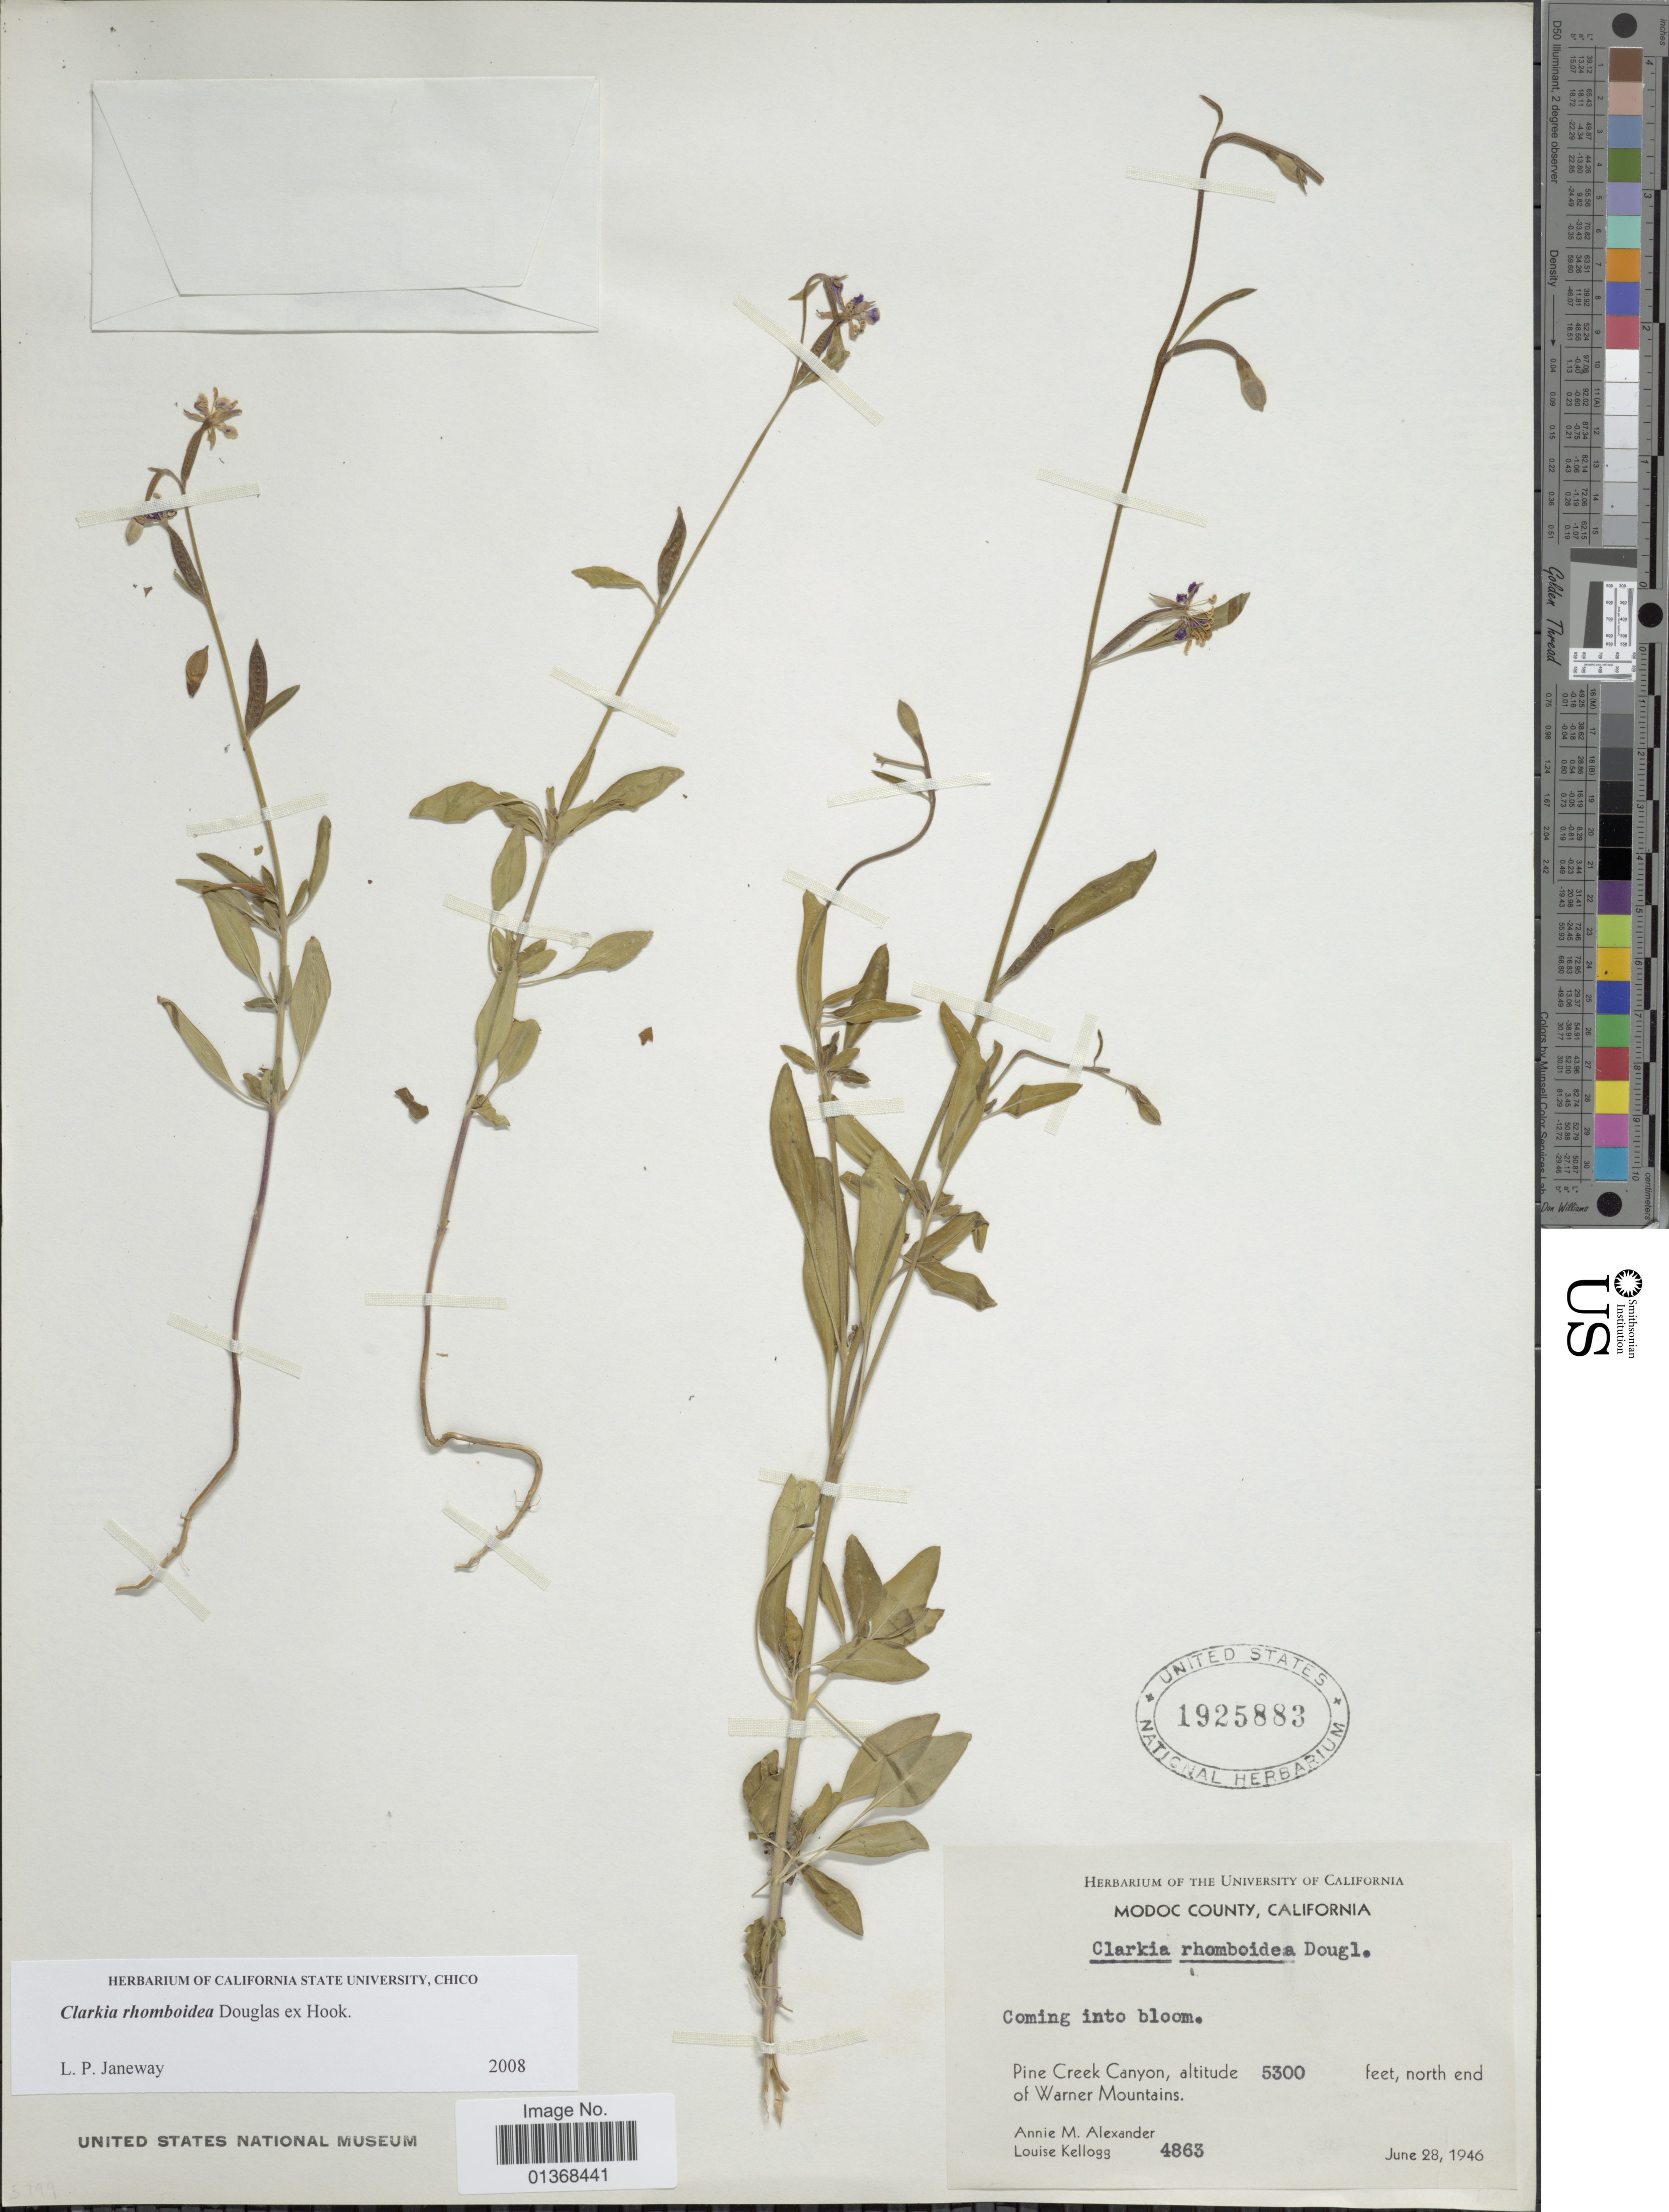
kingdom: Plantae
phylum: Tracheophyta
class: Magnoliopsida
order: Myrtales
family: Onagraceae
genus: Clarkia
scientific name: Clarkia rhomboidea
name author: Douglas ex Hook.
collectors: A. M. Alexander & L. Kellogg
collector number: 4863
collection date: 1946-06-28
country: United States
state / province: California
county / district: Modoc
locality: Modoc County, Pine Creek Canyon, north end of Warner Mountains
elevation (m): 1615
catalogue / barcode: US 1925883